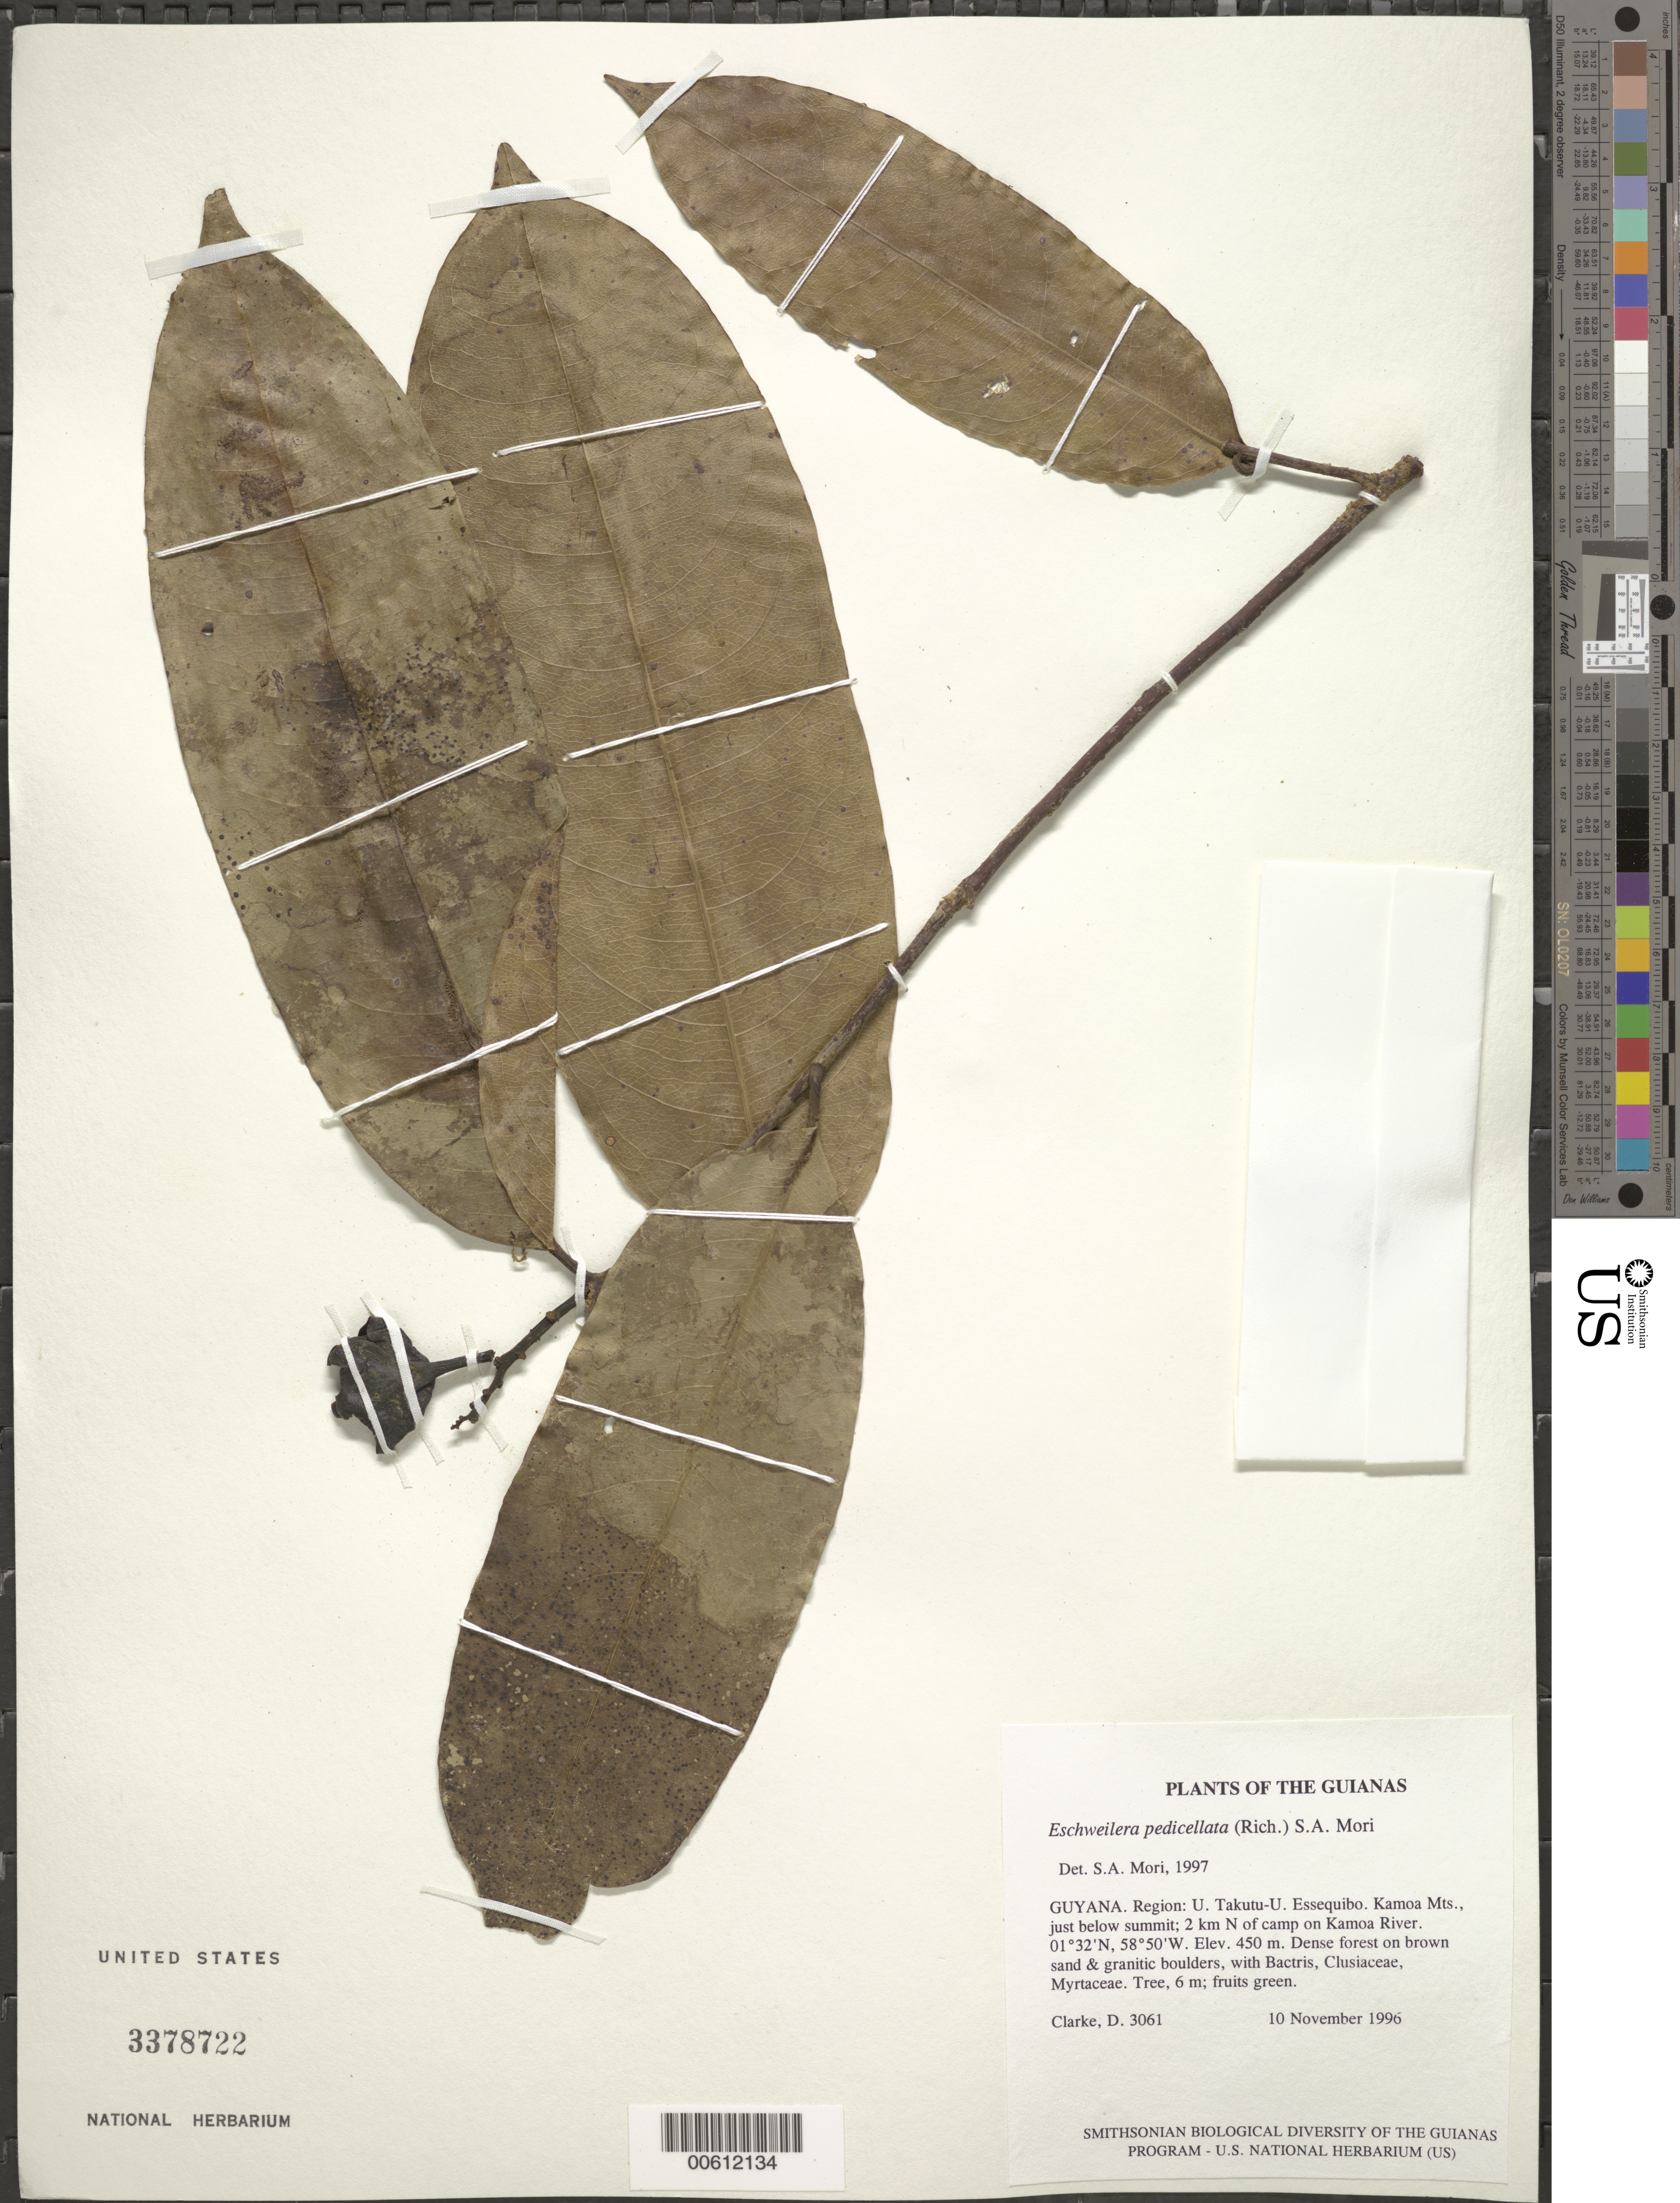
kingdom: Plantae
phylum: Tracheophyta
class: Magnoliopsida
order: Ericales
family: Lecythidaceae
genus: Eschweilera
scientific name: Eschweilera pedicellata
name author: (Rich.) S.A. Mori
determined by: Mori, Scott A.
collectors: H. D. Clarke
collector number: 3061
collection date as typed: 10 November 1996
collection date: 1996-11-10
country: Guyana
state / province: U. Takutu-U. Essequibo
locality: Kamoa Mts., just below summit; 2 km N of camp on Kamoa River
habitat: Dense forest on brown sand & granitic boulders, with Bactris, Clusiaceae, Myrtaceae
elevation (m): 450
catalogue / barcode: US 3378722